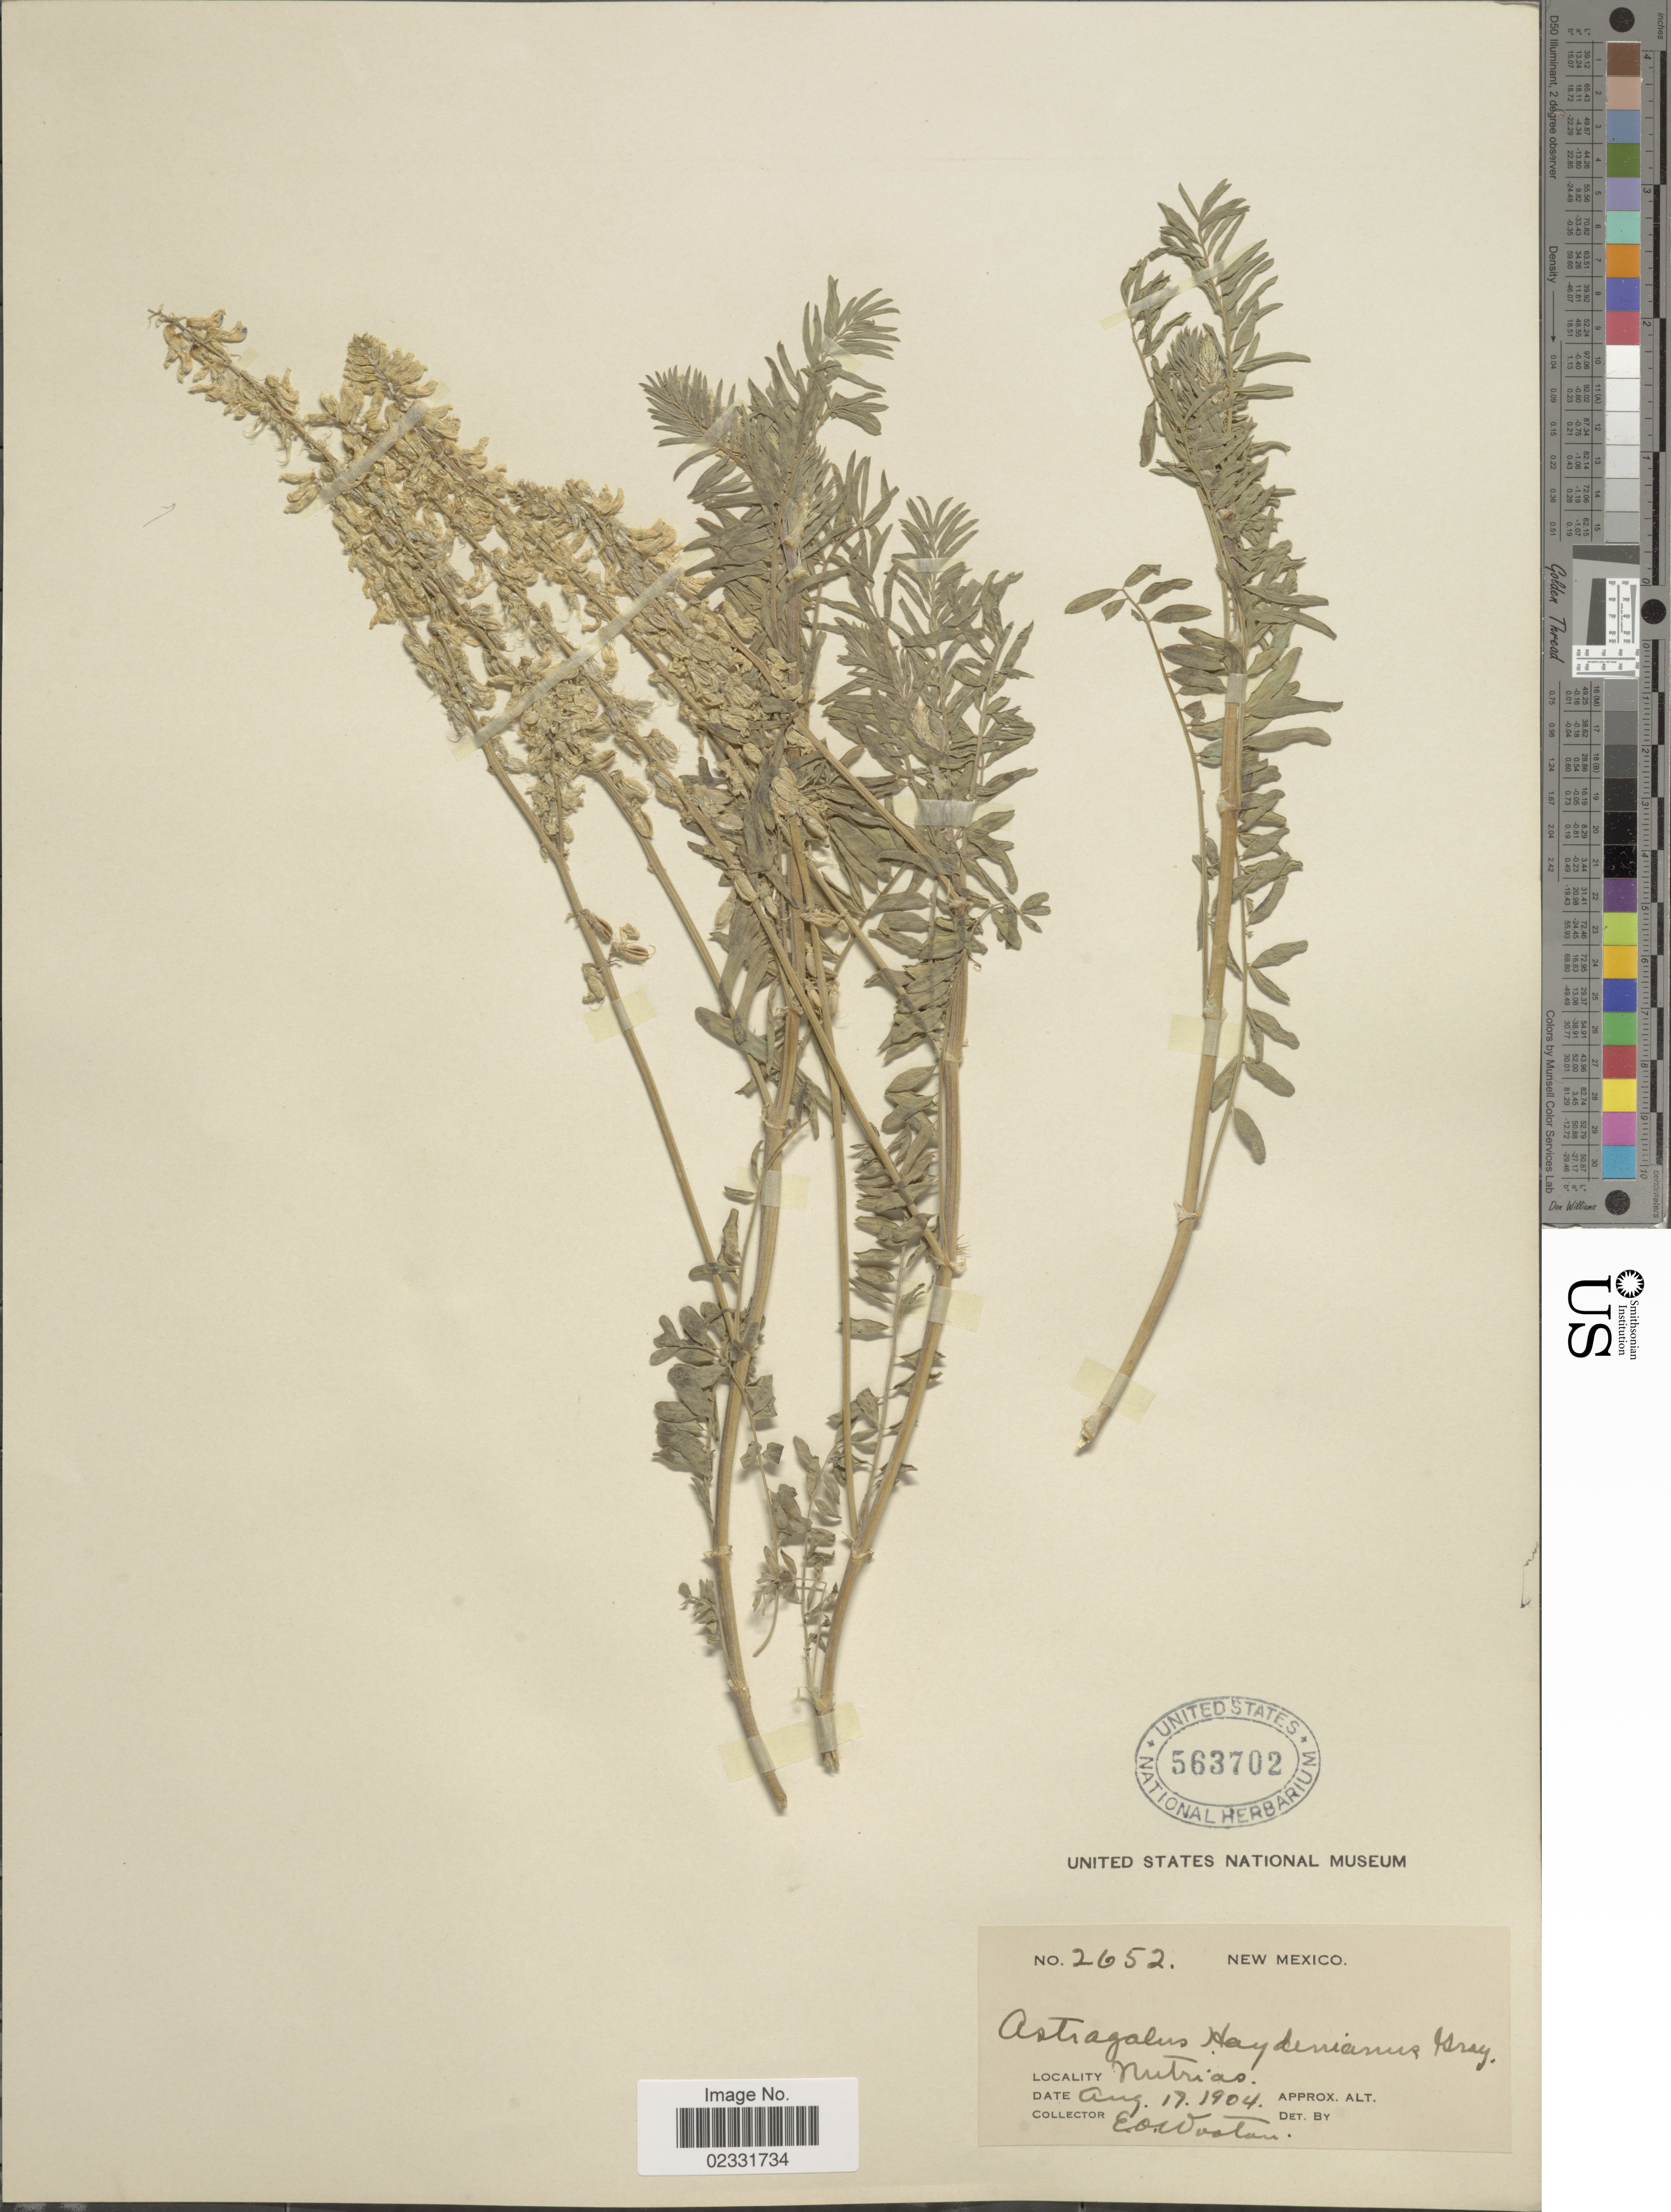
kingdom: Plantae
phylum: Tracheophyta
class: Magnoliopsida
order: Fabales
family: Fabaceae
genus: Astragalus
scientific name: Astragalus haydenianus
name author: A. Gray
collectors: E. O. Wooton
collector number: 2652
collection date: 1904-08-17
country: United States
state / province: New Mexico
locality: Nutrias.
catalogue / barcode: US 563702